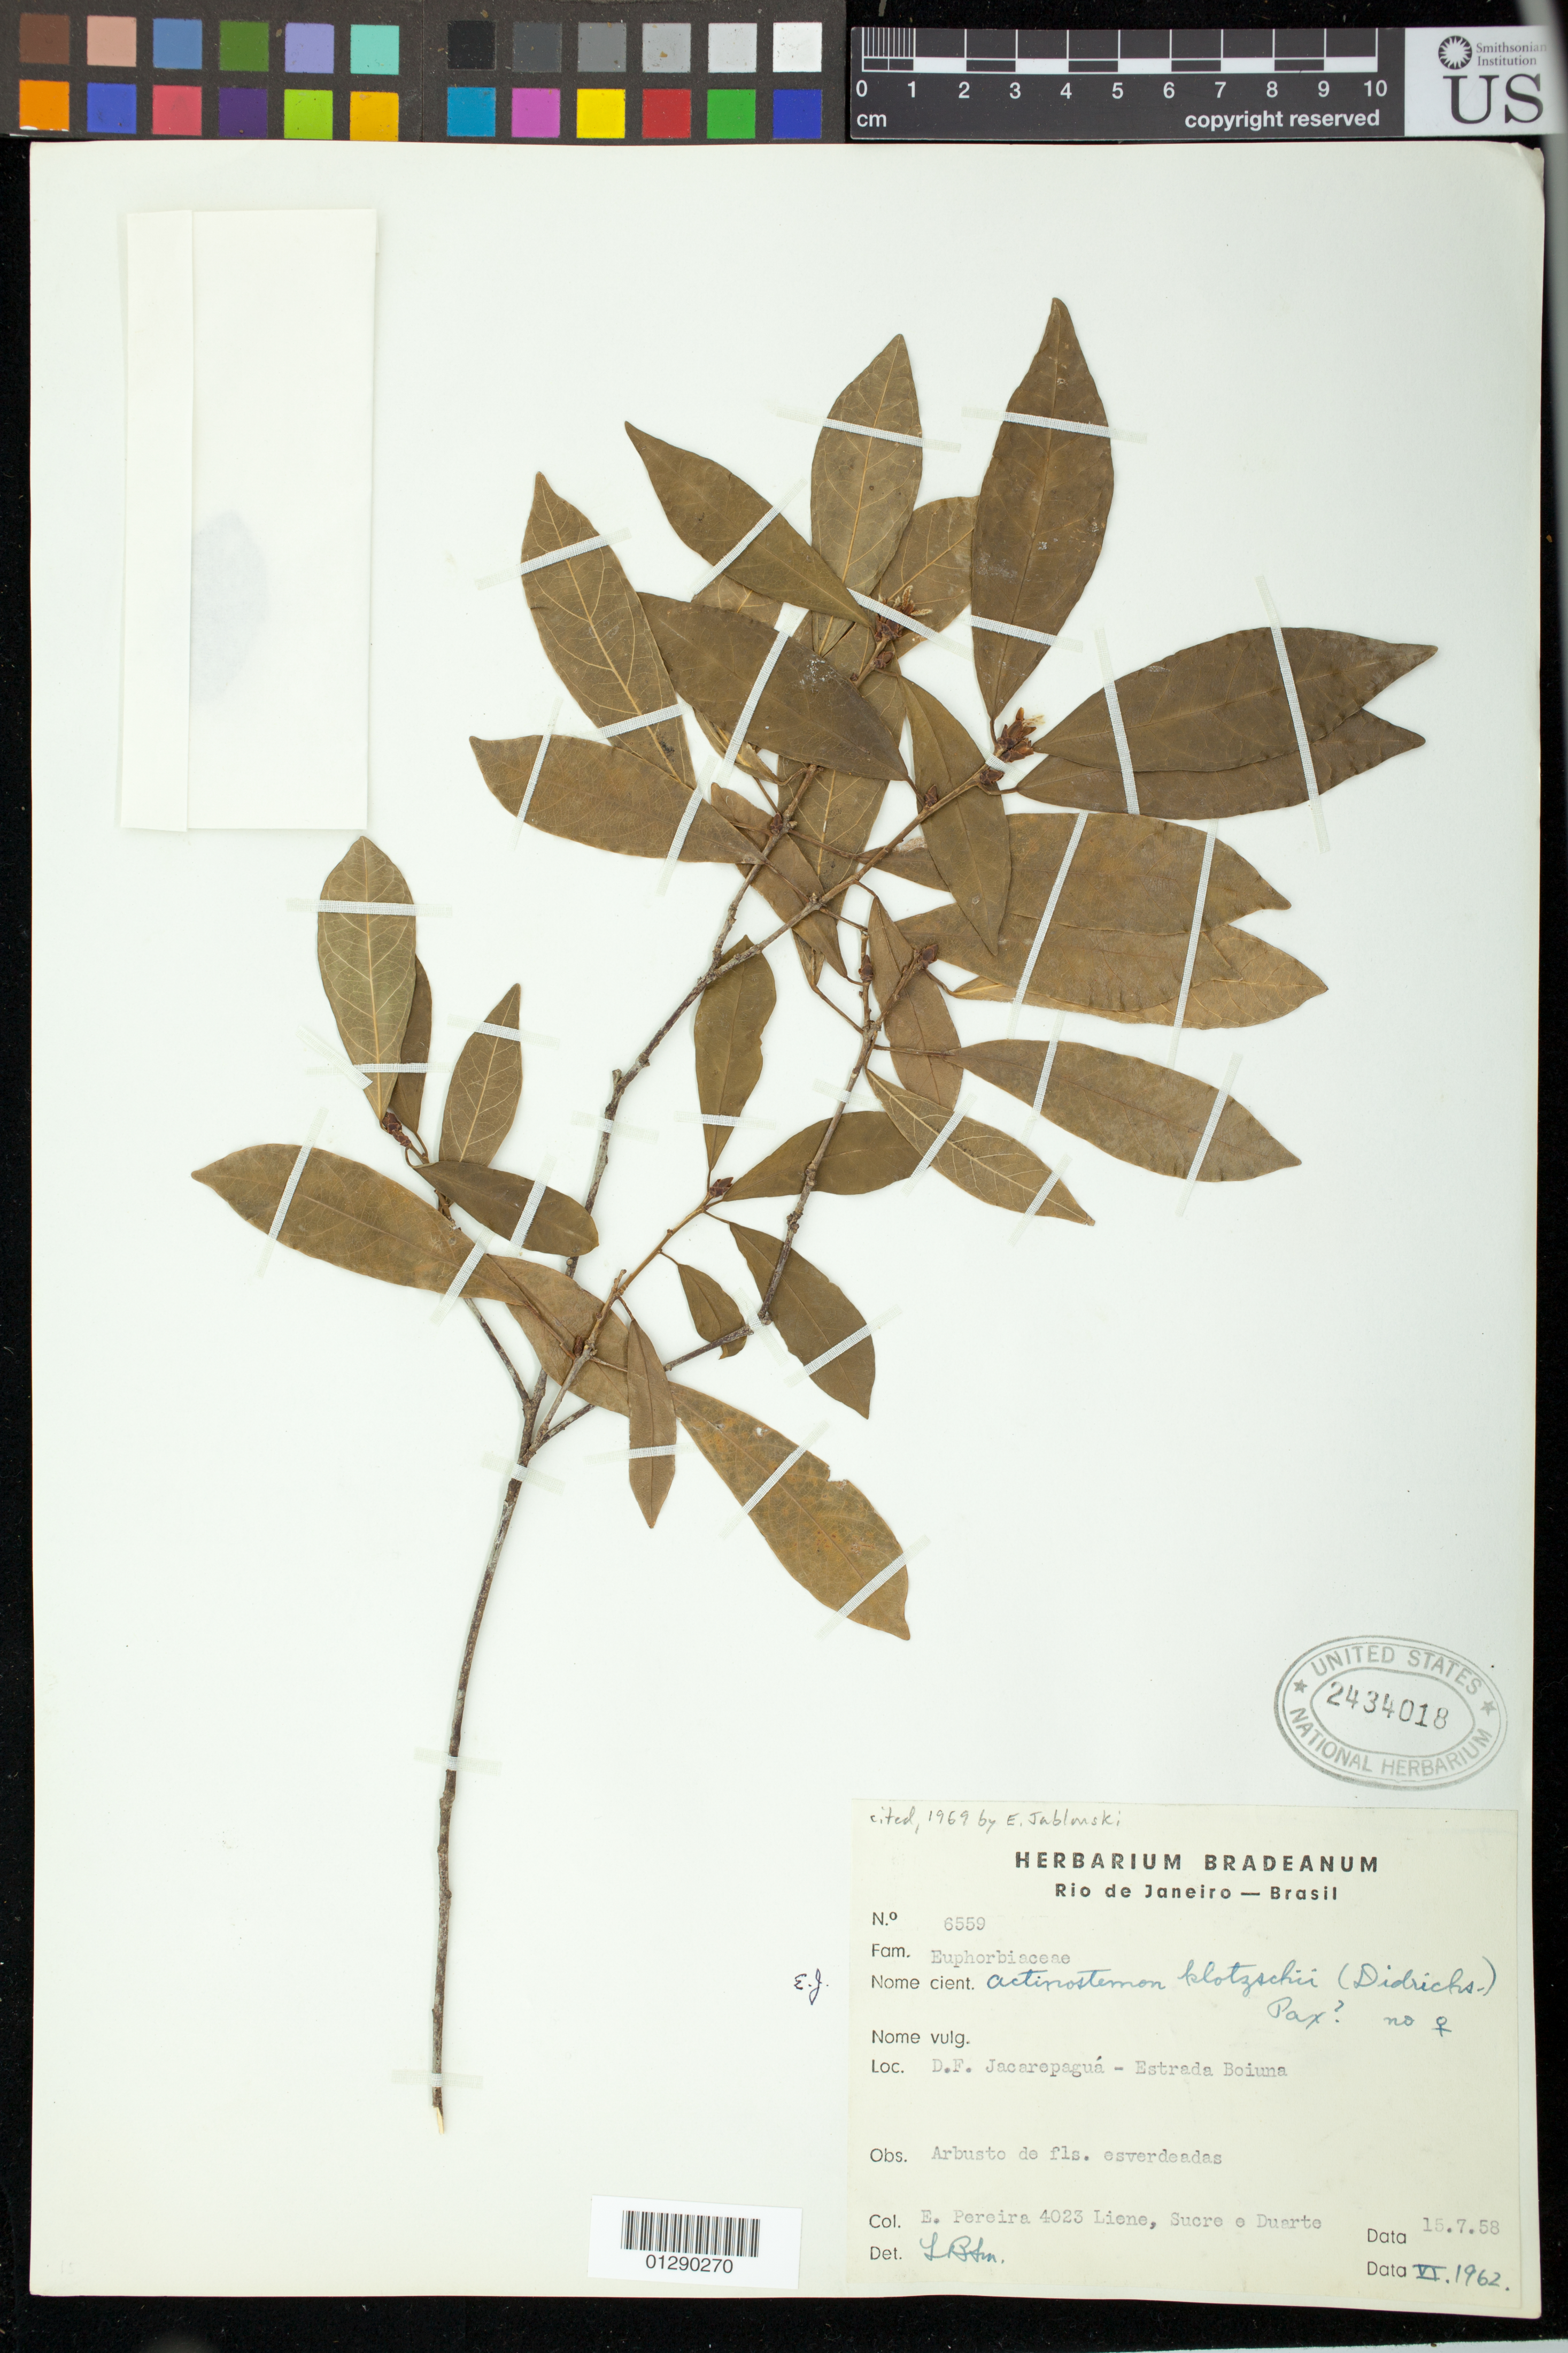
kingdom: Plantae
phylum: Tracheophyta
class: Magnoliopsida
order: Malpighiales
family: Euphorbiaceae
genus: Actinostemon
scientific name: Actinostemon klotzschii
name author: (Didr.) Pax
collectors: E. Pereira, -- Liene, -- Sucre & -- Duarte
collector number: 4023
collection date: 1958-07-15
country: Brazil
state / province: Rio de Janeiro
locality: Jacarepagua - Estrada Boiuna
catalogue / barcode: US 2434018